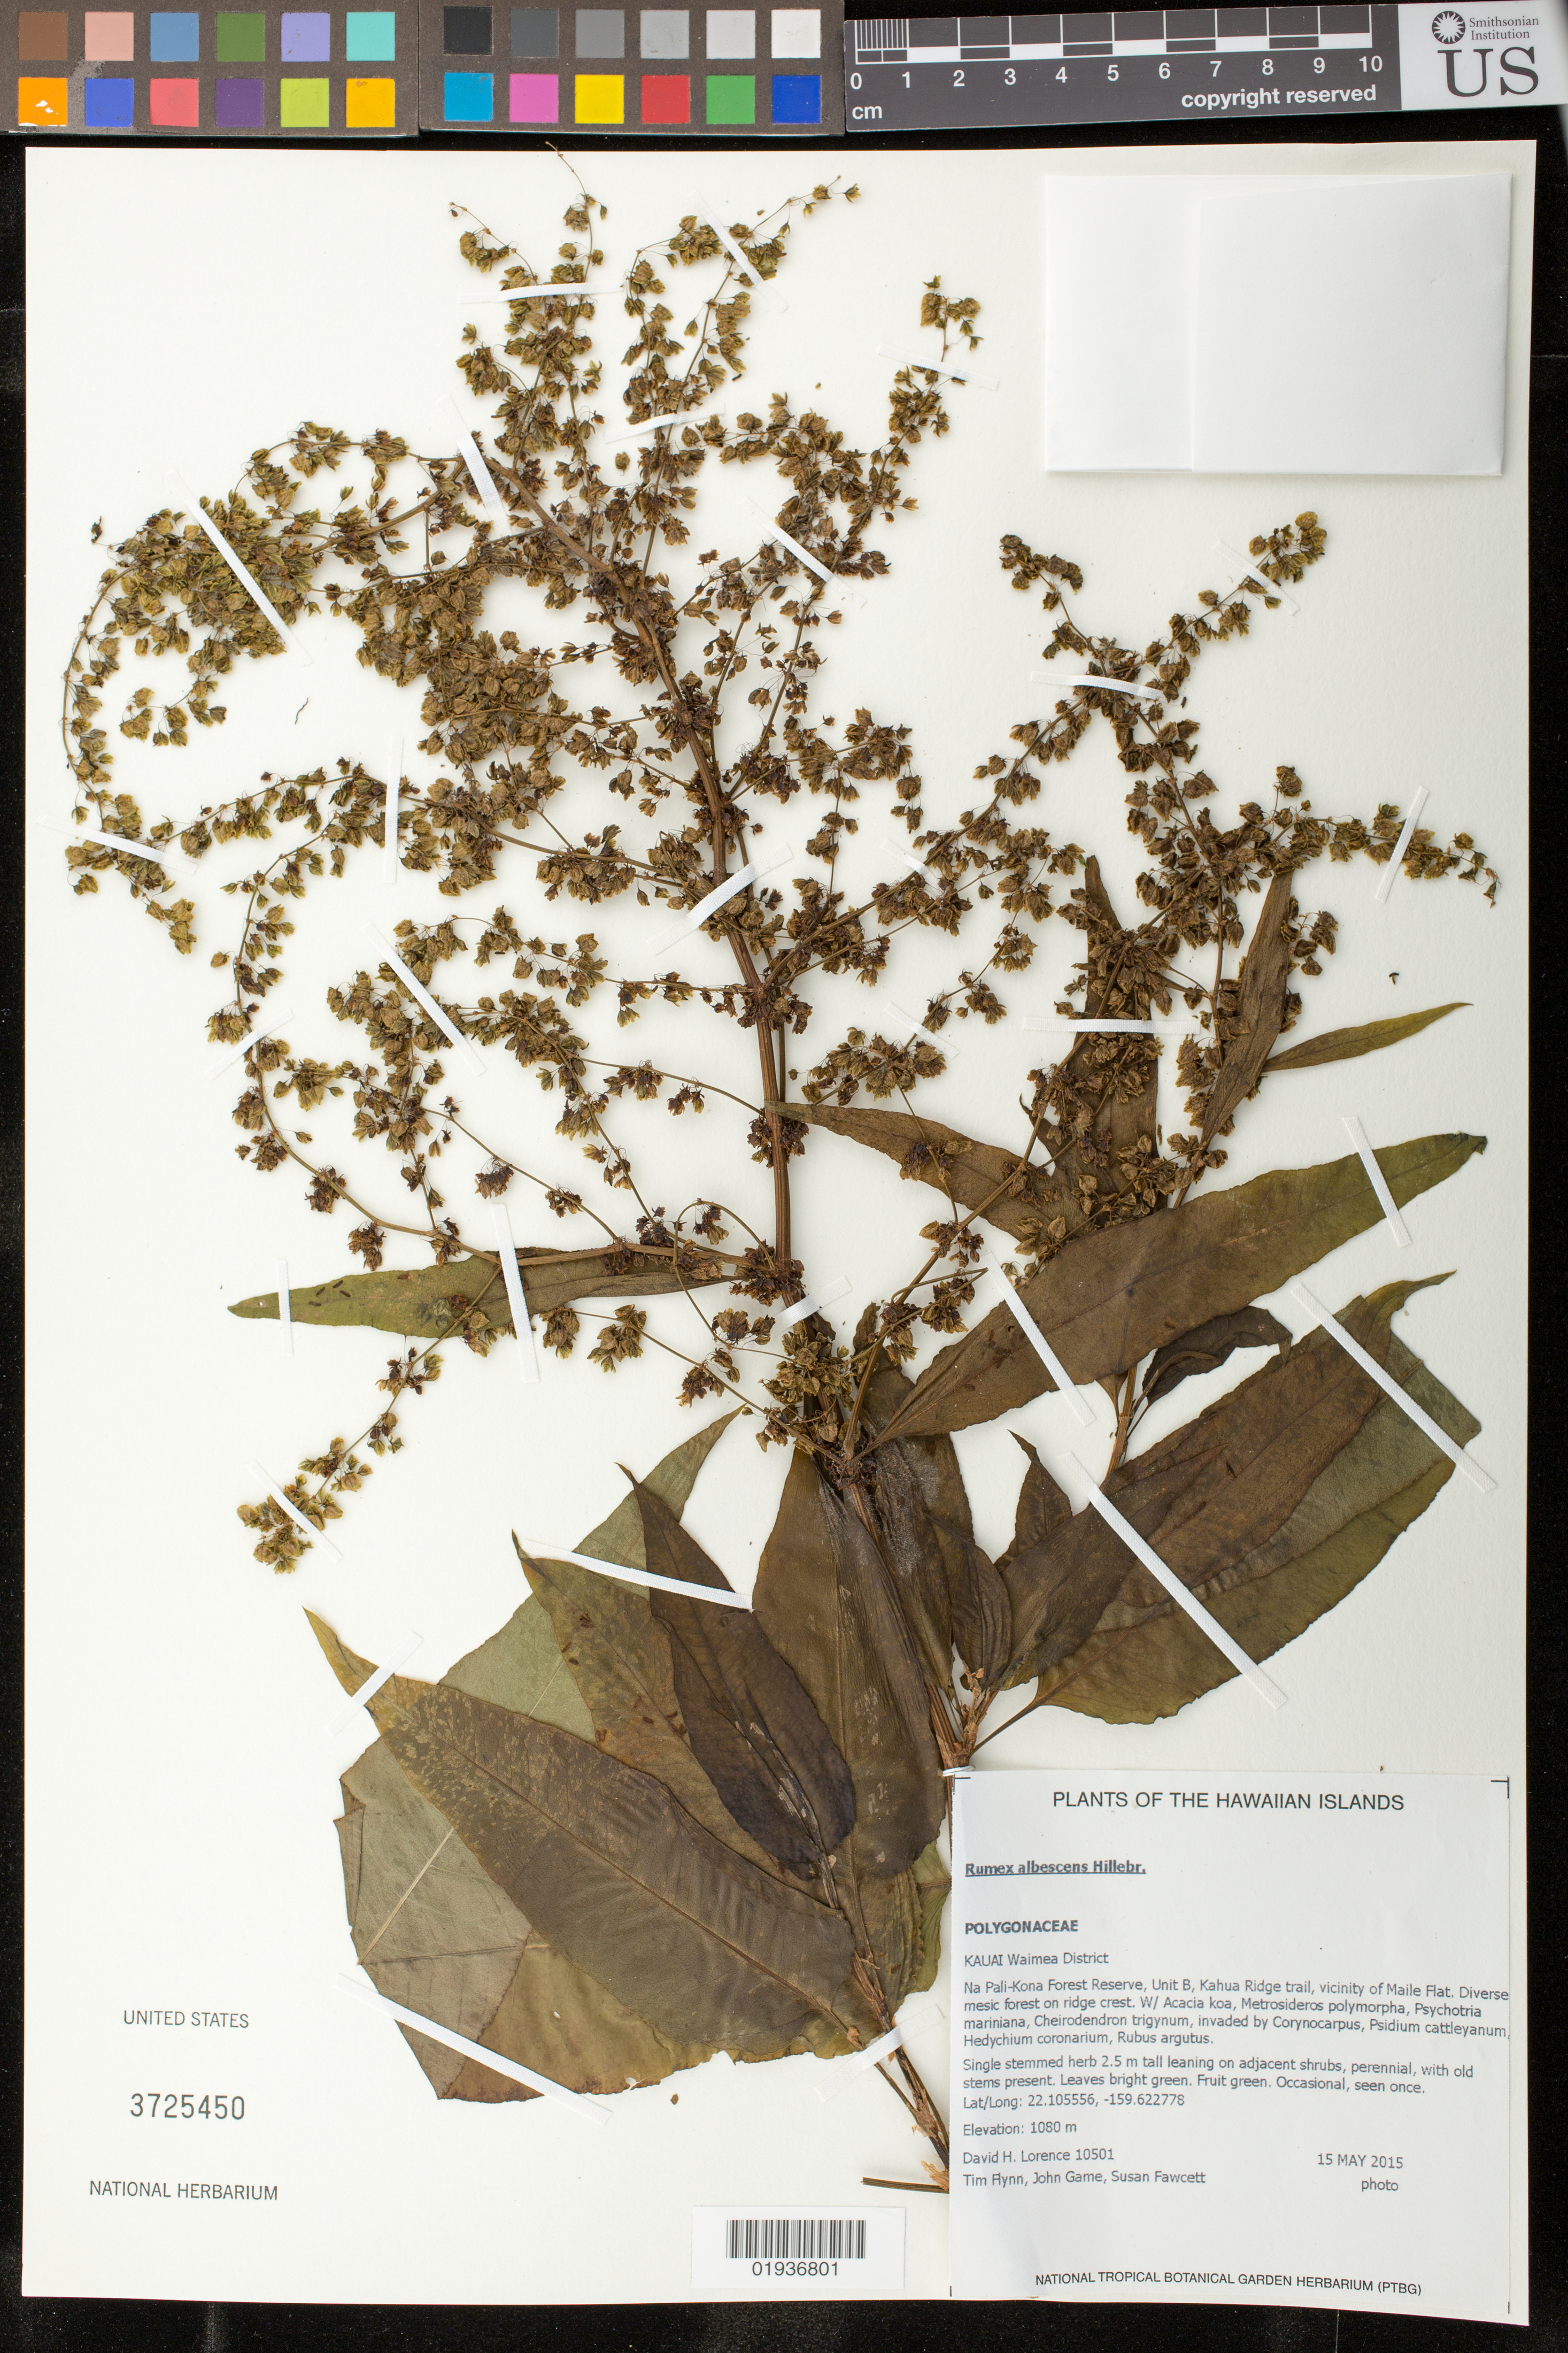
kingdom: Plantae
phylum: Tracheophyta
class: Magnoliopsida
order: Caryophyllales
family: Polygonaceae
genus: Rumex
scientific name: Rumex albescens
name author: Hillebr.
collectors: D. Lorence, T. W. Flynn, J. Game & S. Fawcett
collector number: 10501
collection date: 2015-05-15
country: United States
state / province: Hawaii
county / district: Kauai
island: Kaua'i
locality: Waimea District, Na Pali-Kona Forest Reserve, Unit B, Kahua Ridge trail, vicinity of Maile Flat.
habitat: Diverse mesic forest on ridge crest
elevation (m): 1080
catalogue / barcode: US 3728450